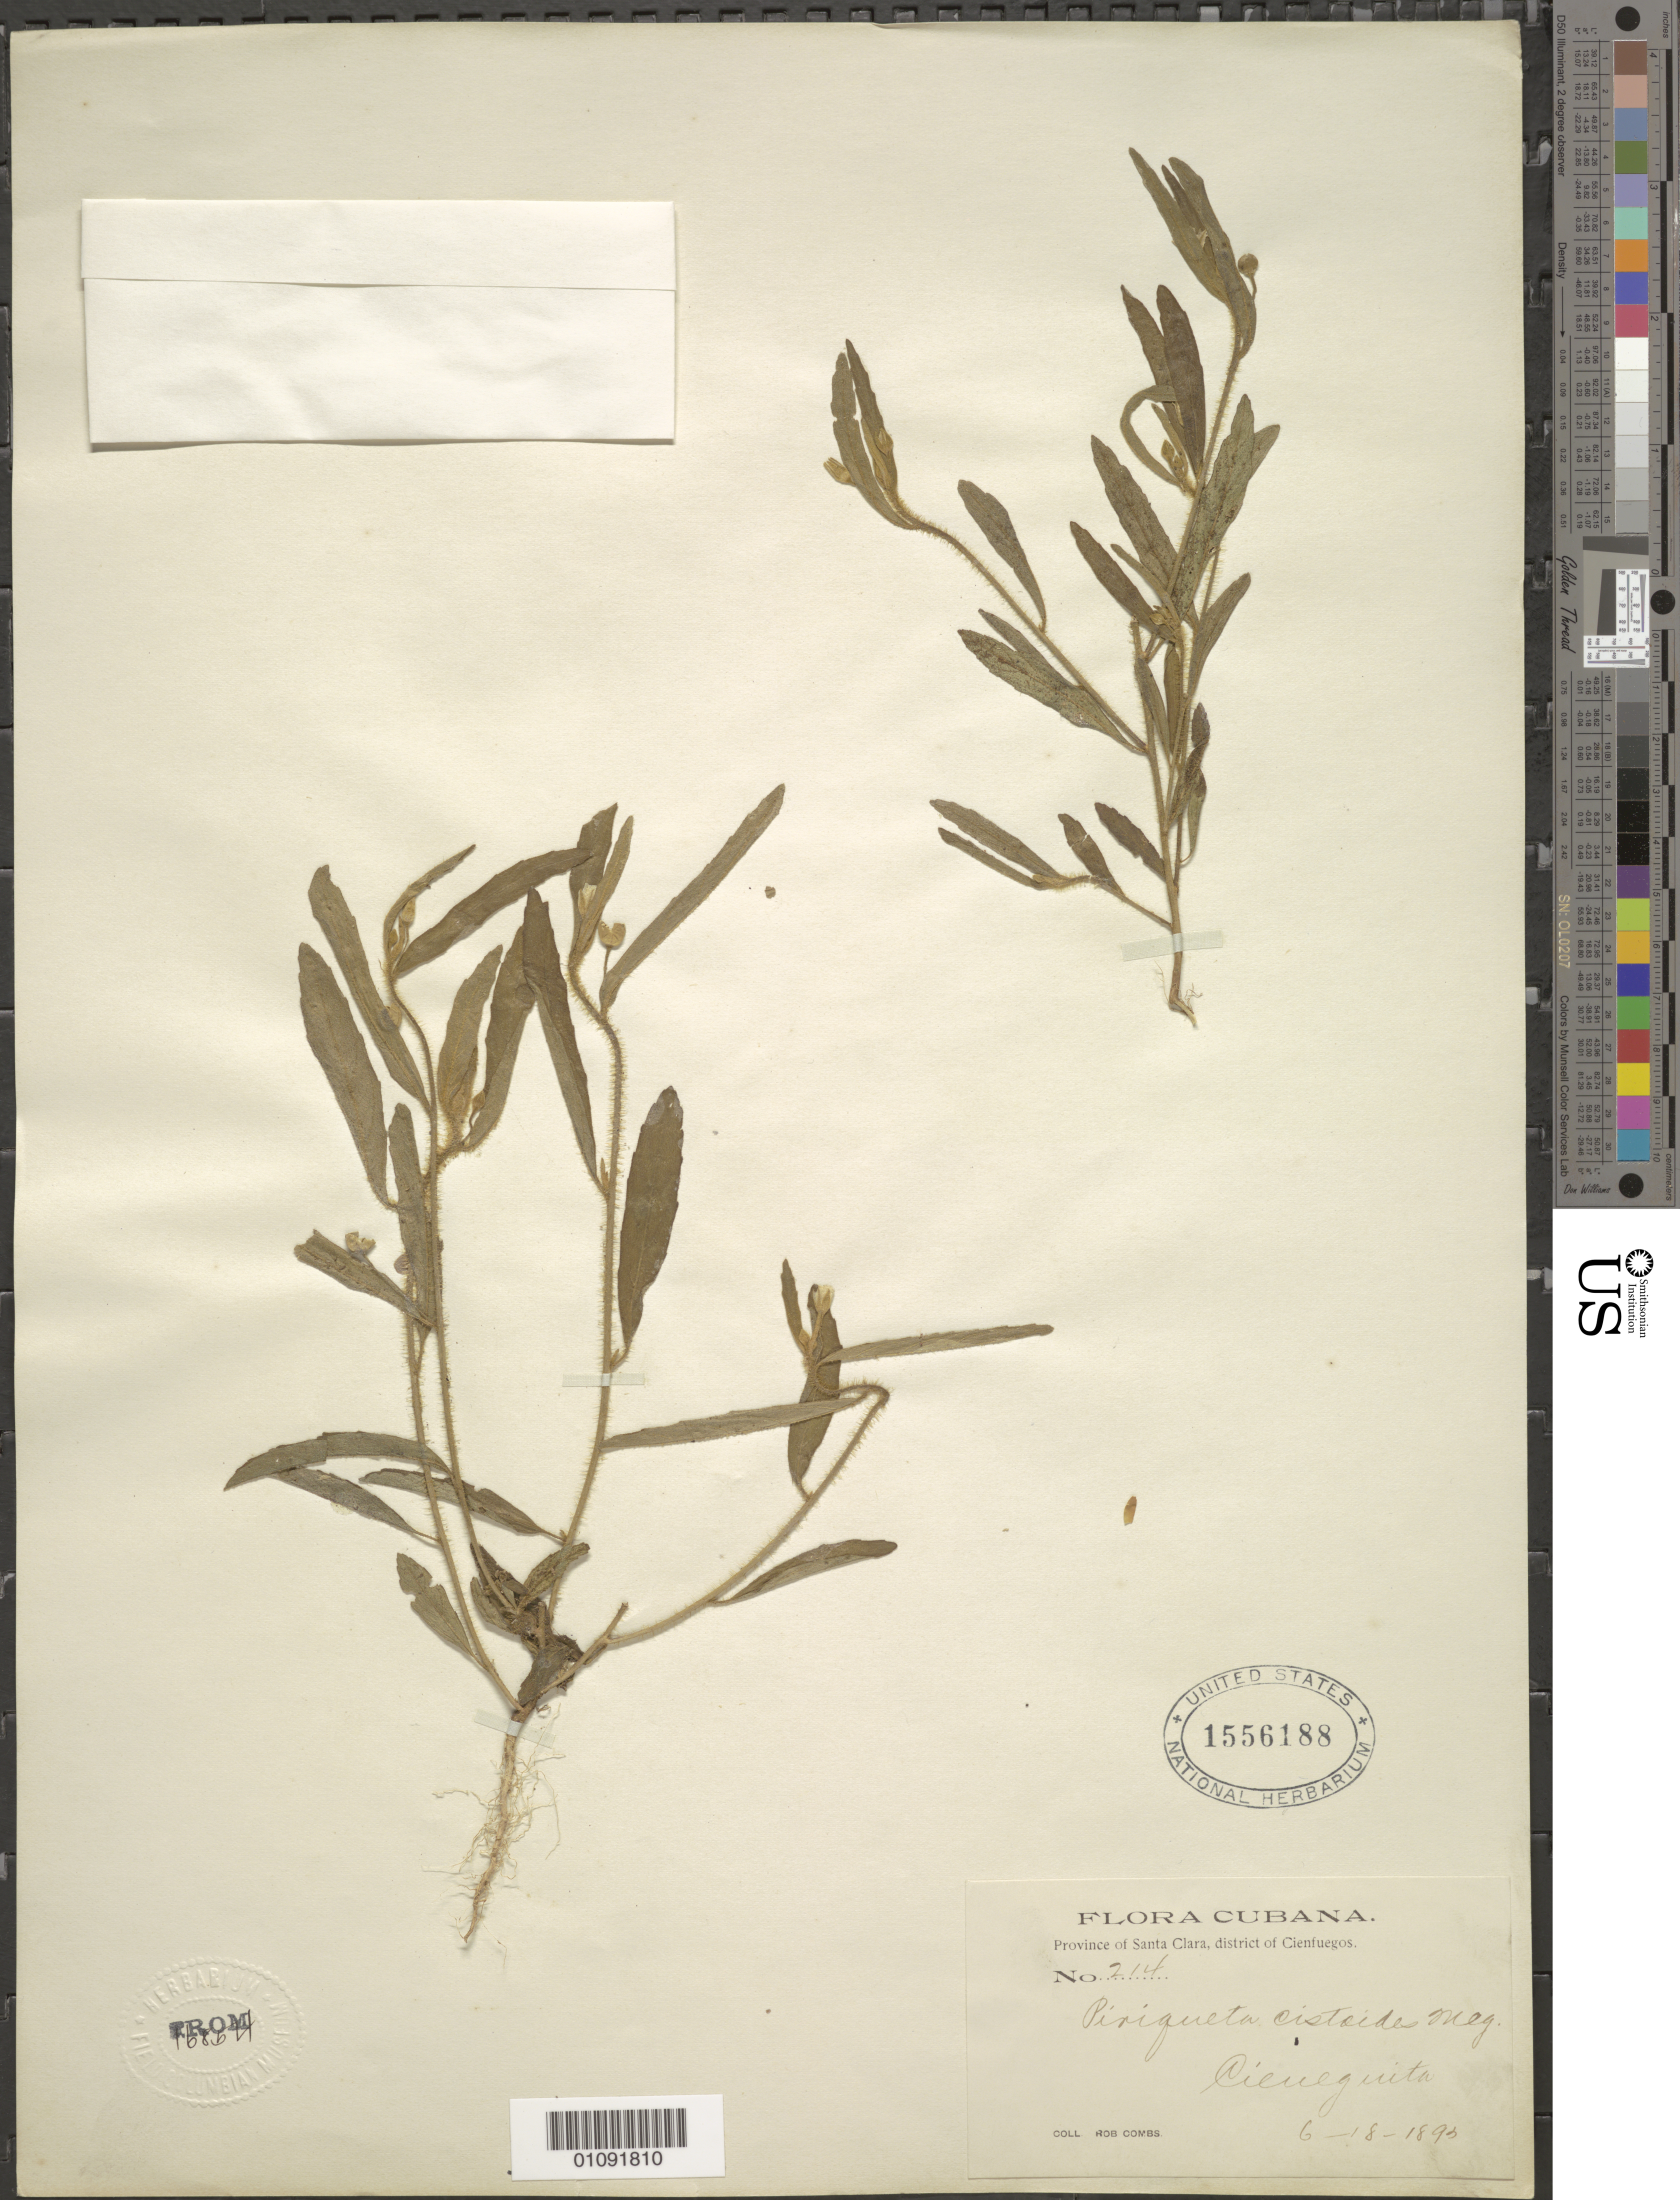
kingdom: Plantae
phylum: Tracheophyta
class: Magnoliopsida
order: Malpighiales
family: Turneraceae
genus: Piriqueta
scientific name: Piriqueta cistoides subsp. cistoides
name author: (L.) Griseb.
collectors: R. Combs & J. H. Riley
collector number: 214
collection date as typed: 18 Jun 1893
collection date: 1893-06-18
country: Cuba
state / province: Villa Clara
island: Cuba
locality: Santa Clara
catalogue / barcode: US 1556188